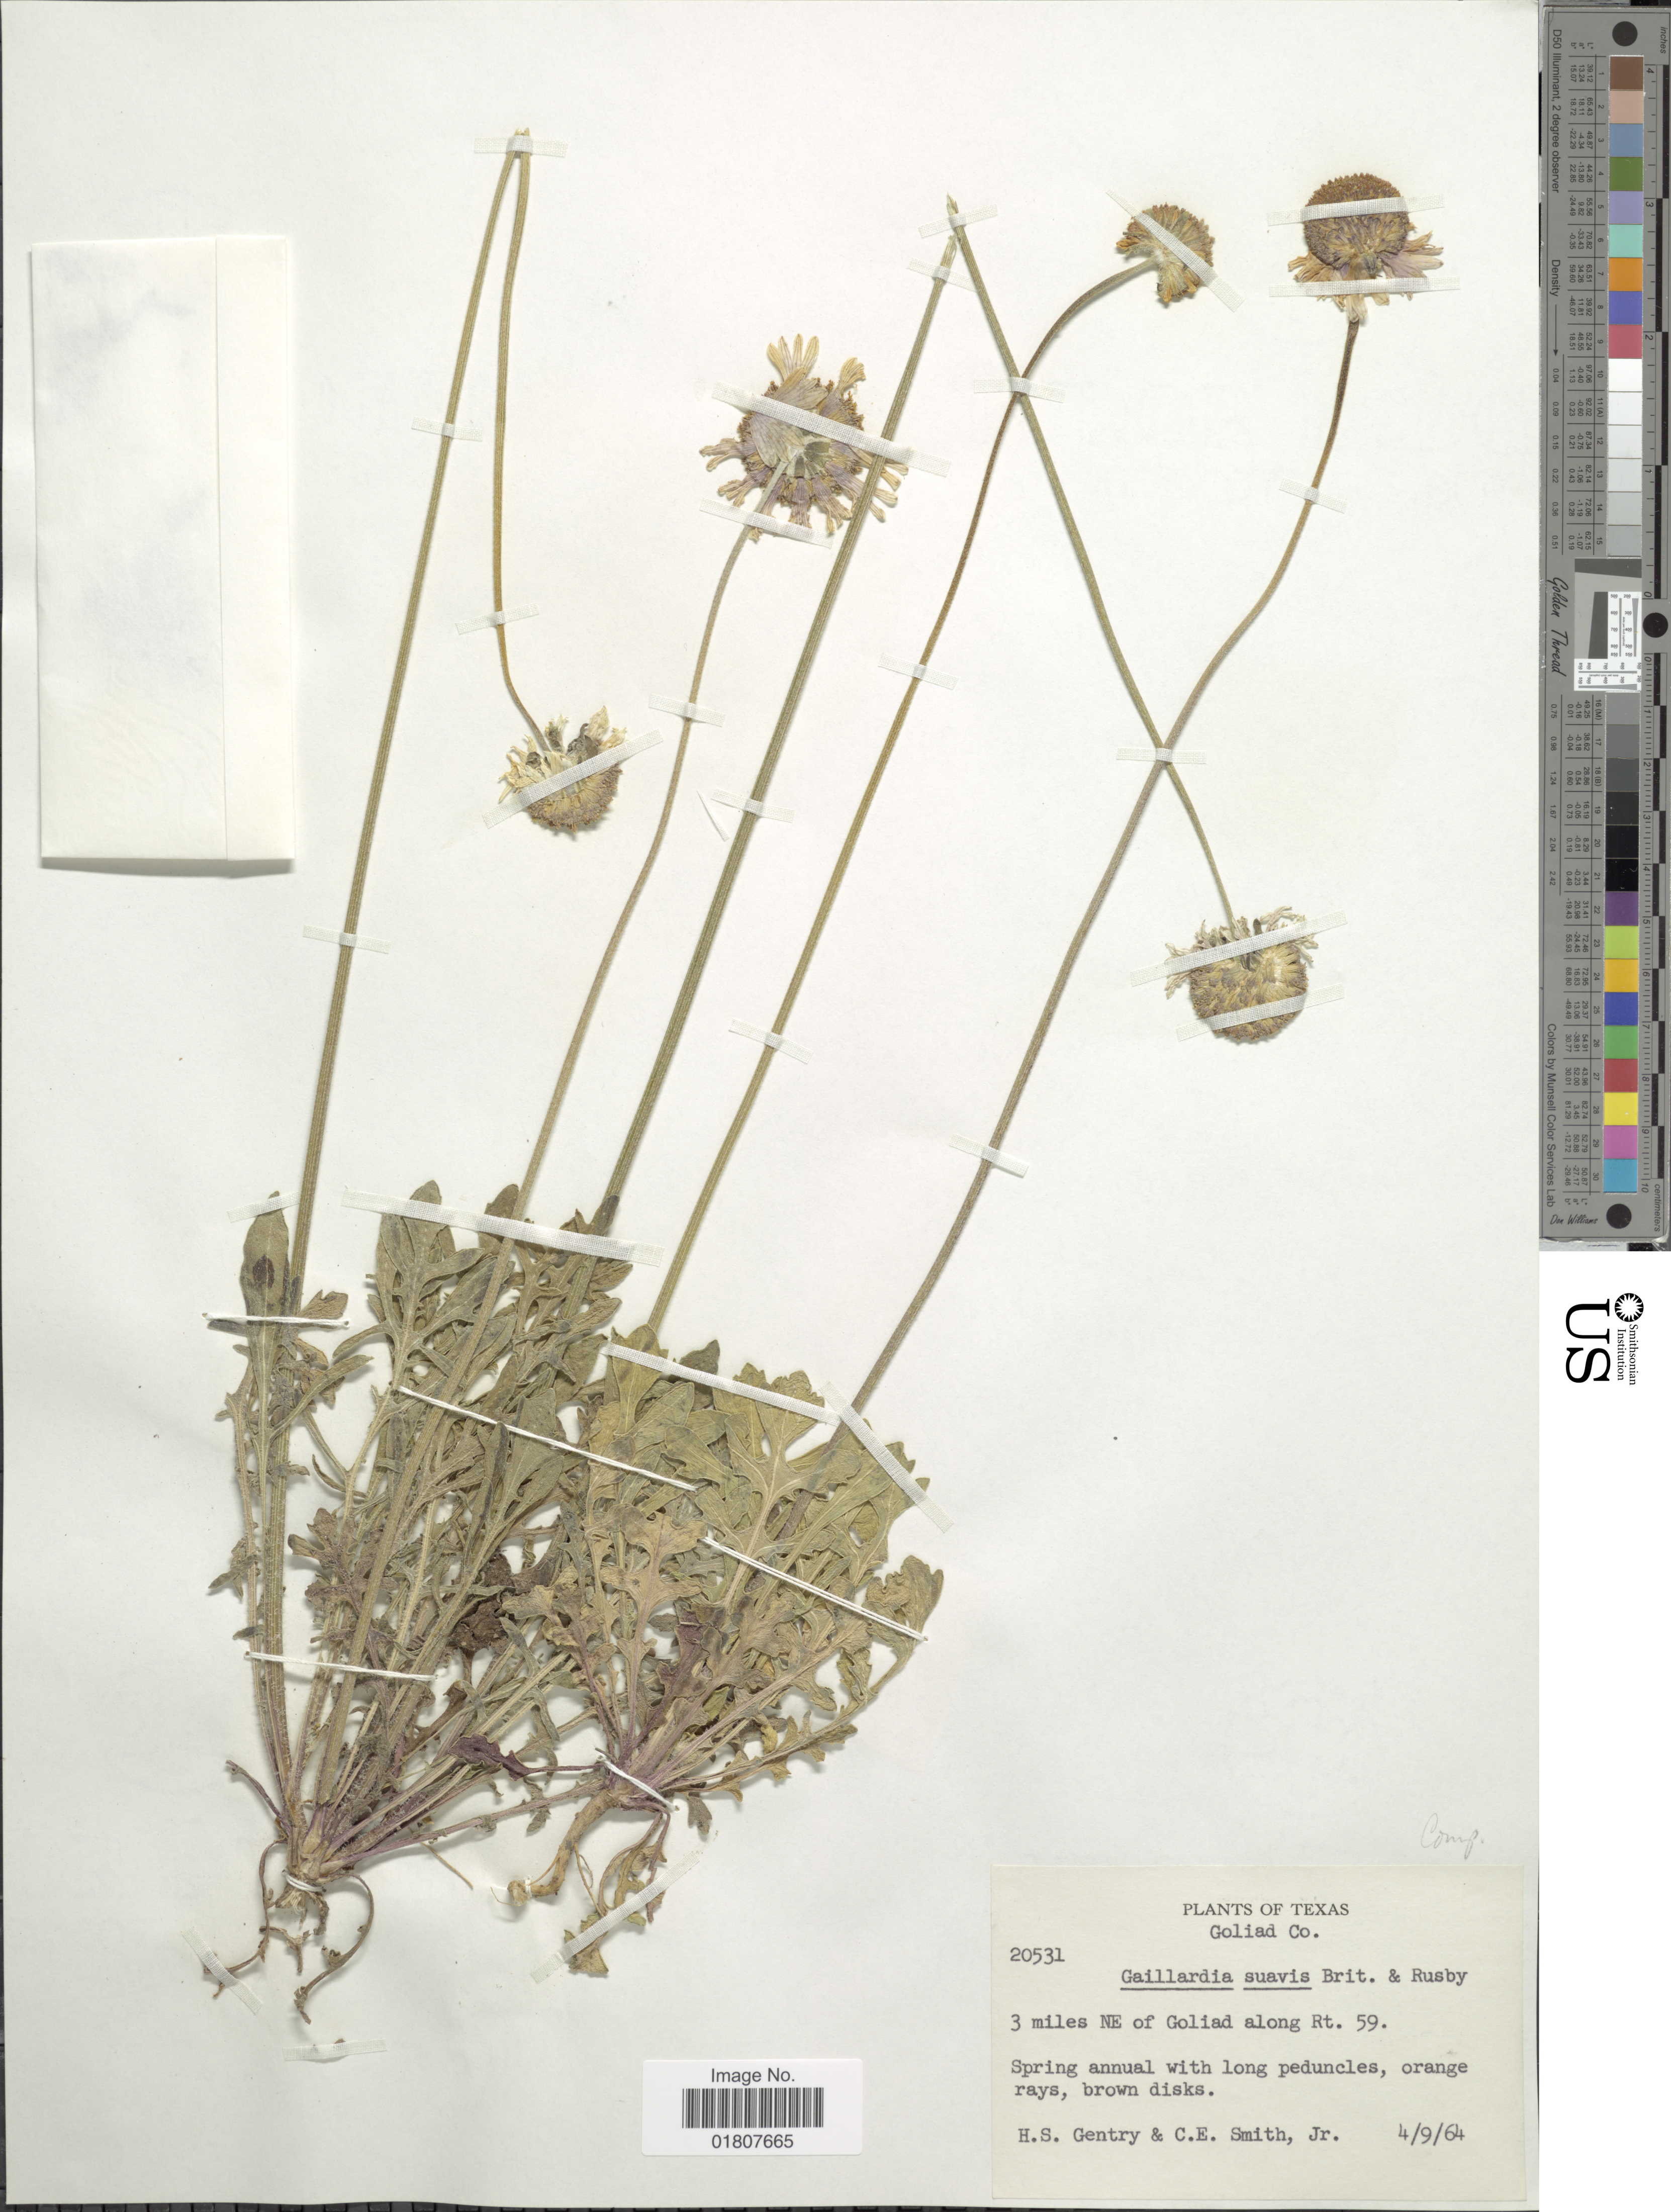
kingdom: Plantae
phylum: Tracheophyta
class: Magnoliopsida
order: Asterales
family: Asteraceae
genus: Gaillardia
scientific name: Gaillardia suavis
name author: (A. Gray & Engelm.) Britton & Rusby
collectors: H. S. Gentry & C. E. Smith Jr.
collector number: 20531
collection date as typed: Transcribed d/m/y: 9/4/64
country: United States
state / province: Texas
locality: Goliad Co. 3 miles NE of Goliad along Rt. 59